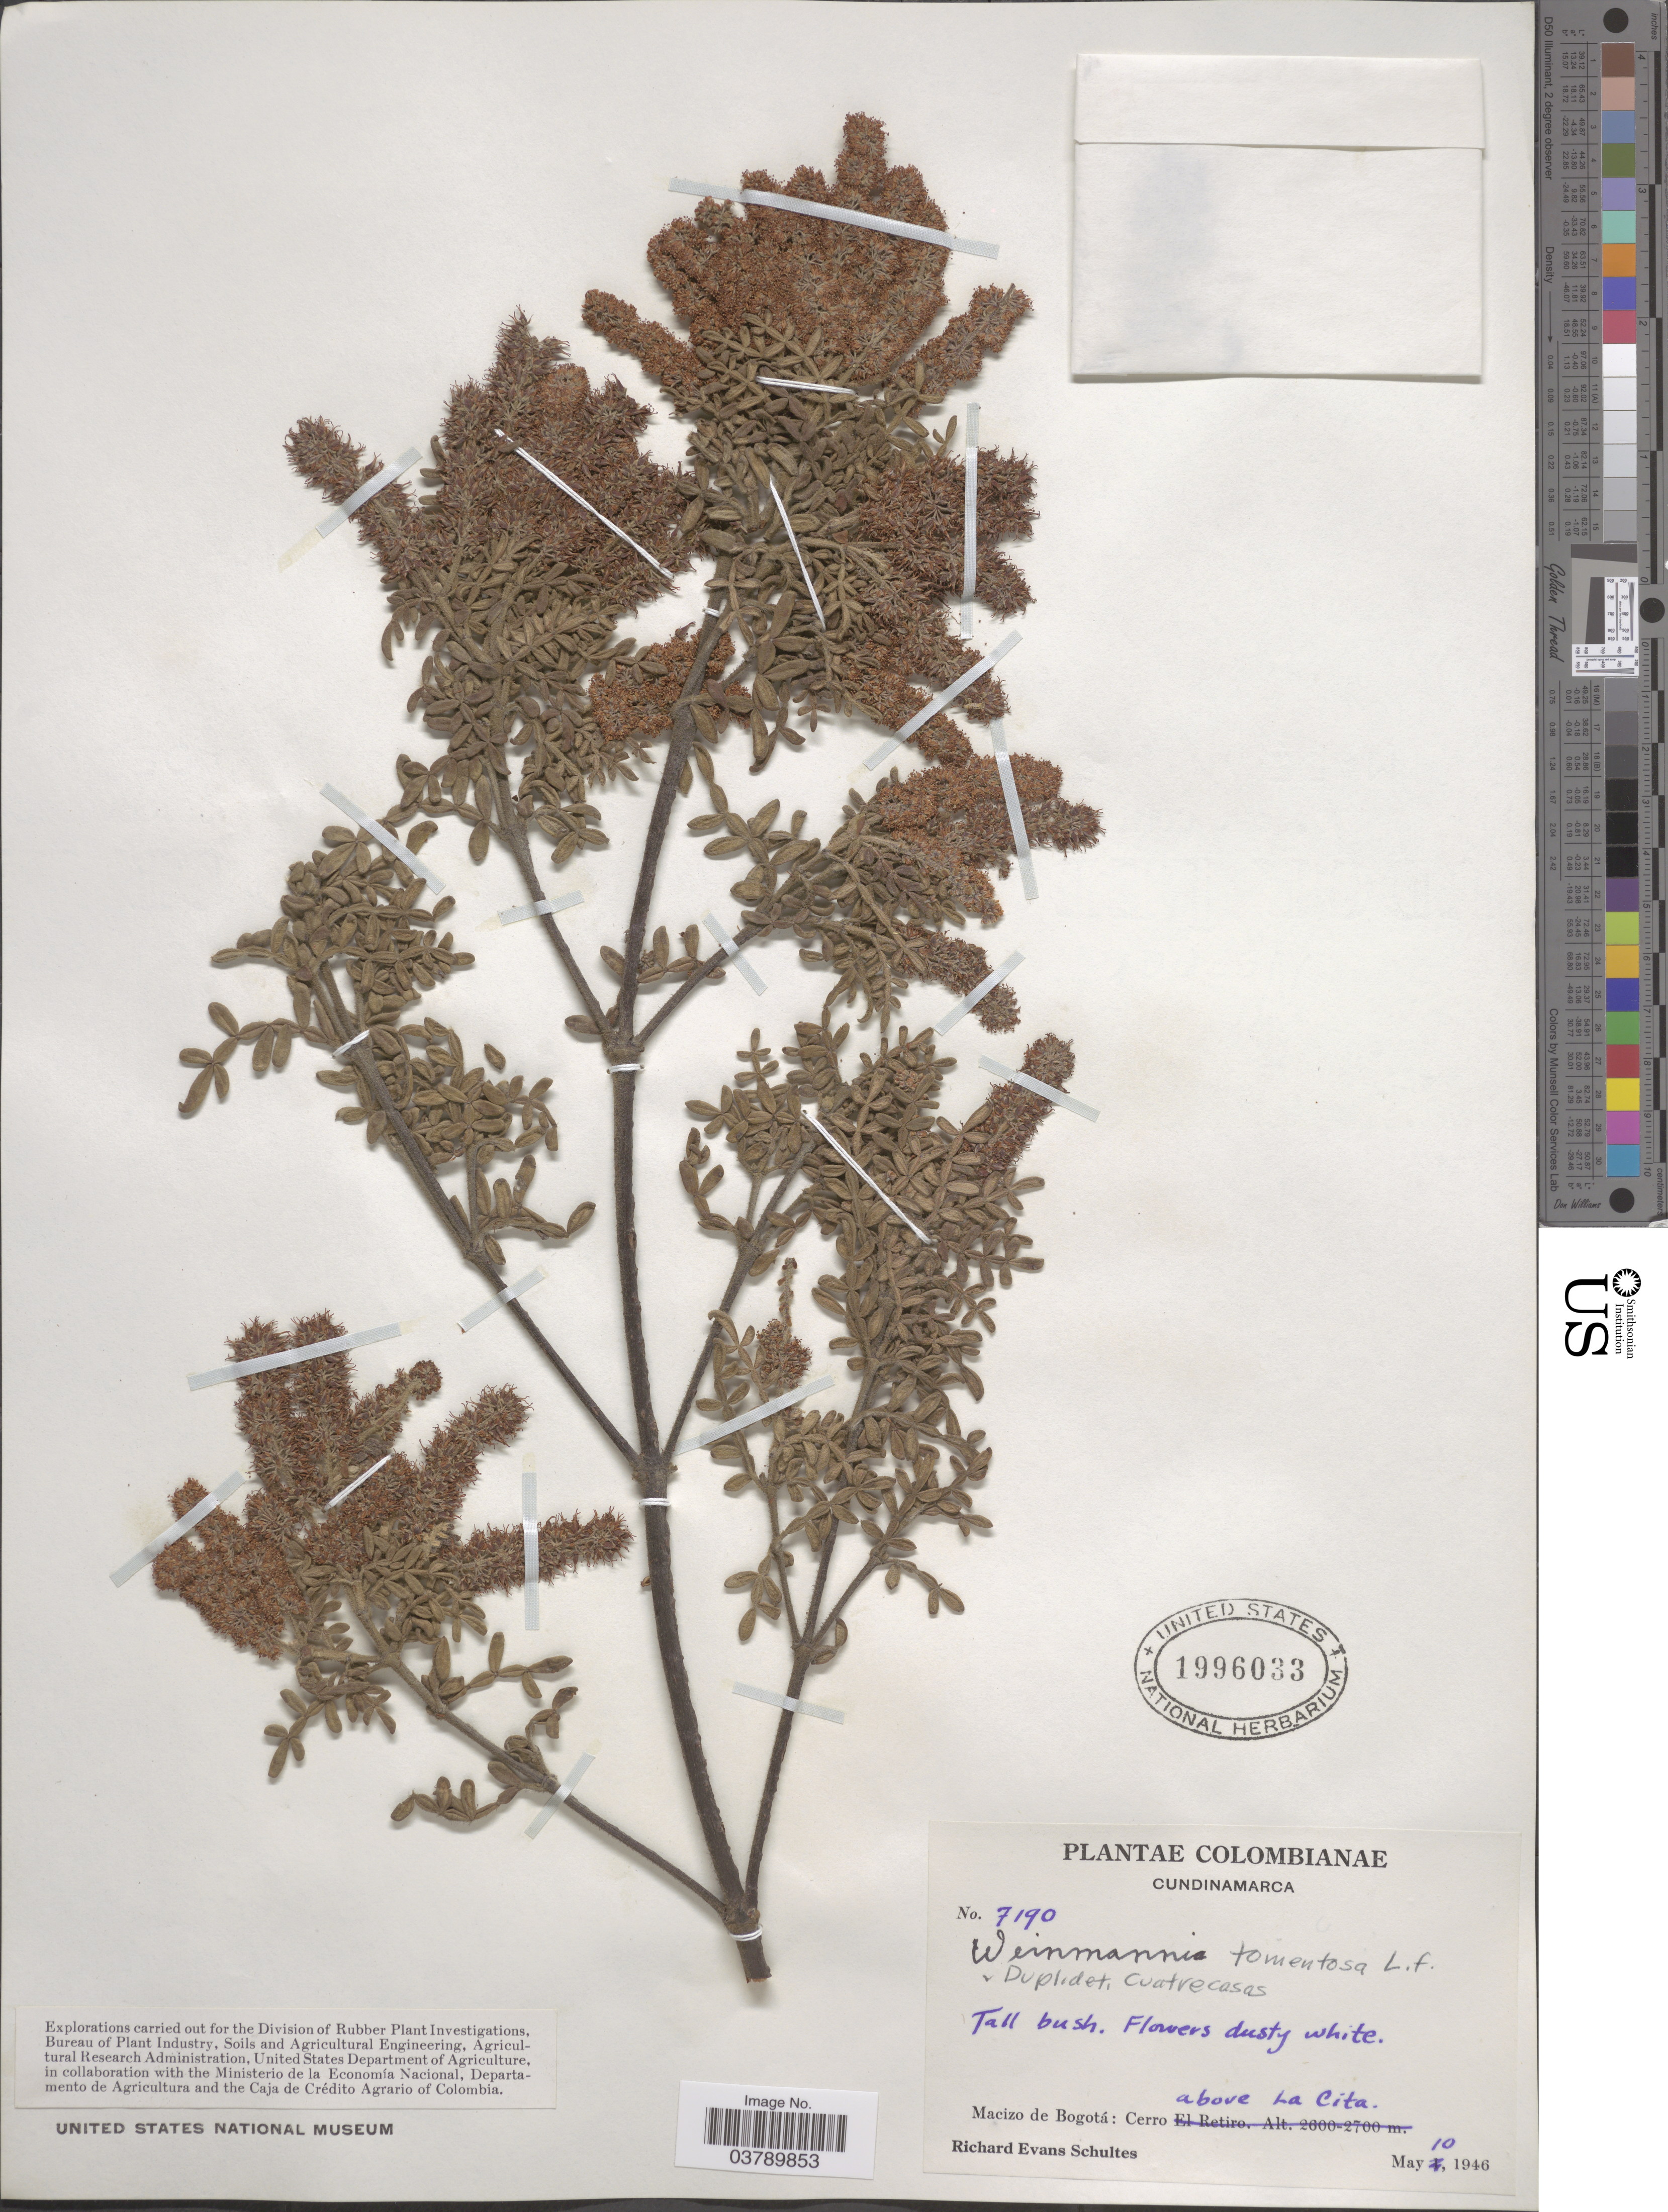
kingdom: Plantae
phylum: Tracheophyta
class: Magnoliopsida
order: Oxalidales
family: Cunoniaceae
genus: Weinmannia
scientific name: Weinmannia tomentosa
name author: L.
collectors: R. E. Schultes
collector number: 7190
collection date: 1946-05-10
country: Colombia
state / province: Cundinamarca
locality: Macizo de Bogotá: Cerro above La Cita.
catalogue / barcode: US 1996033